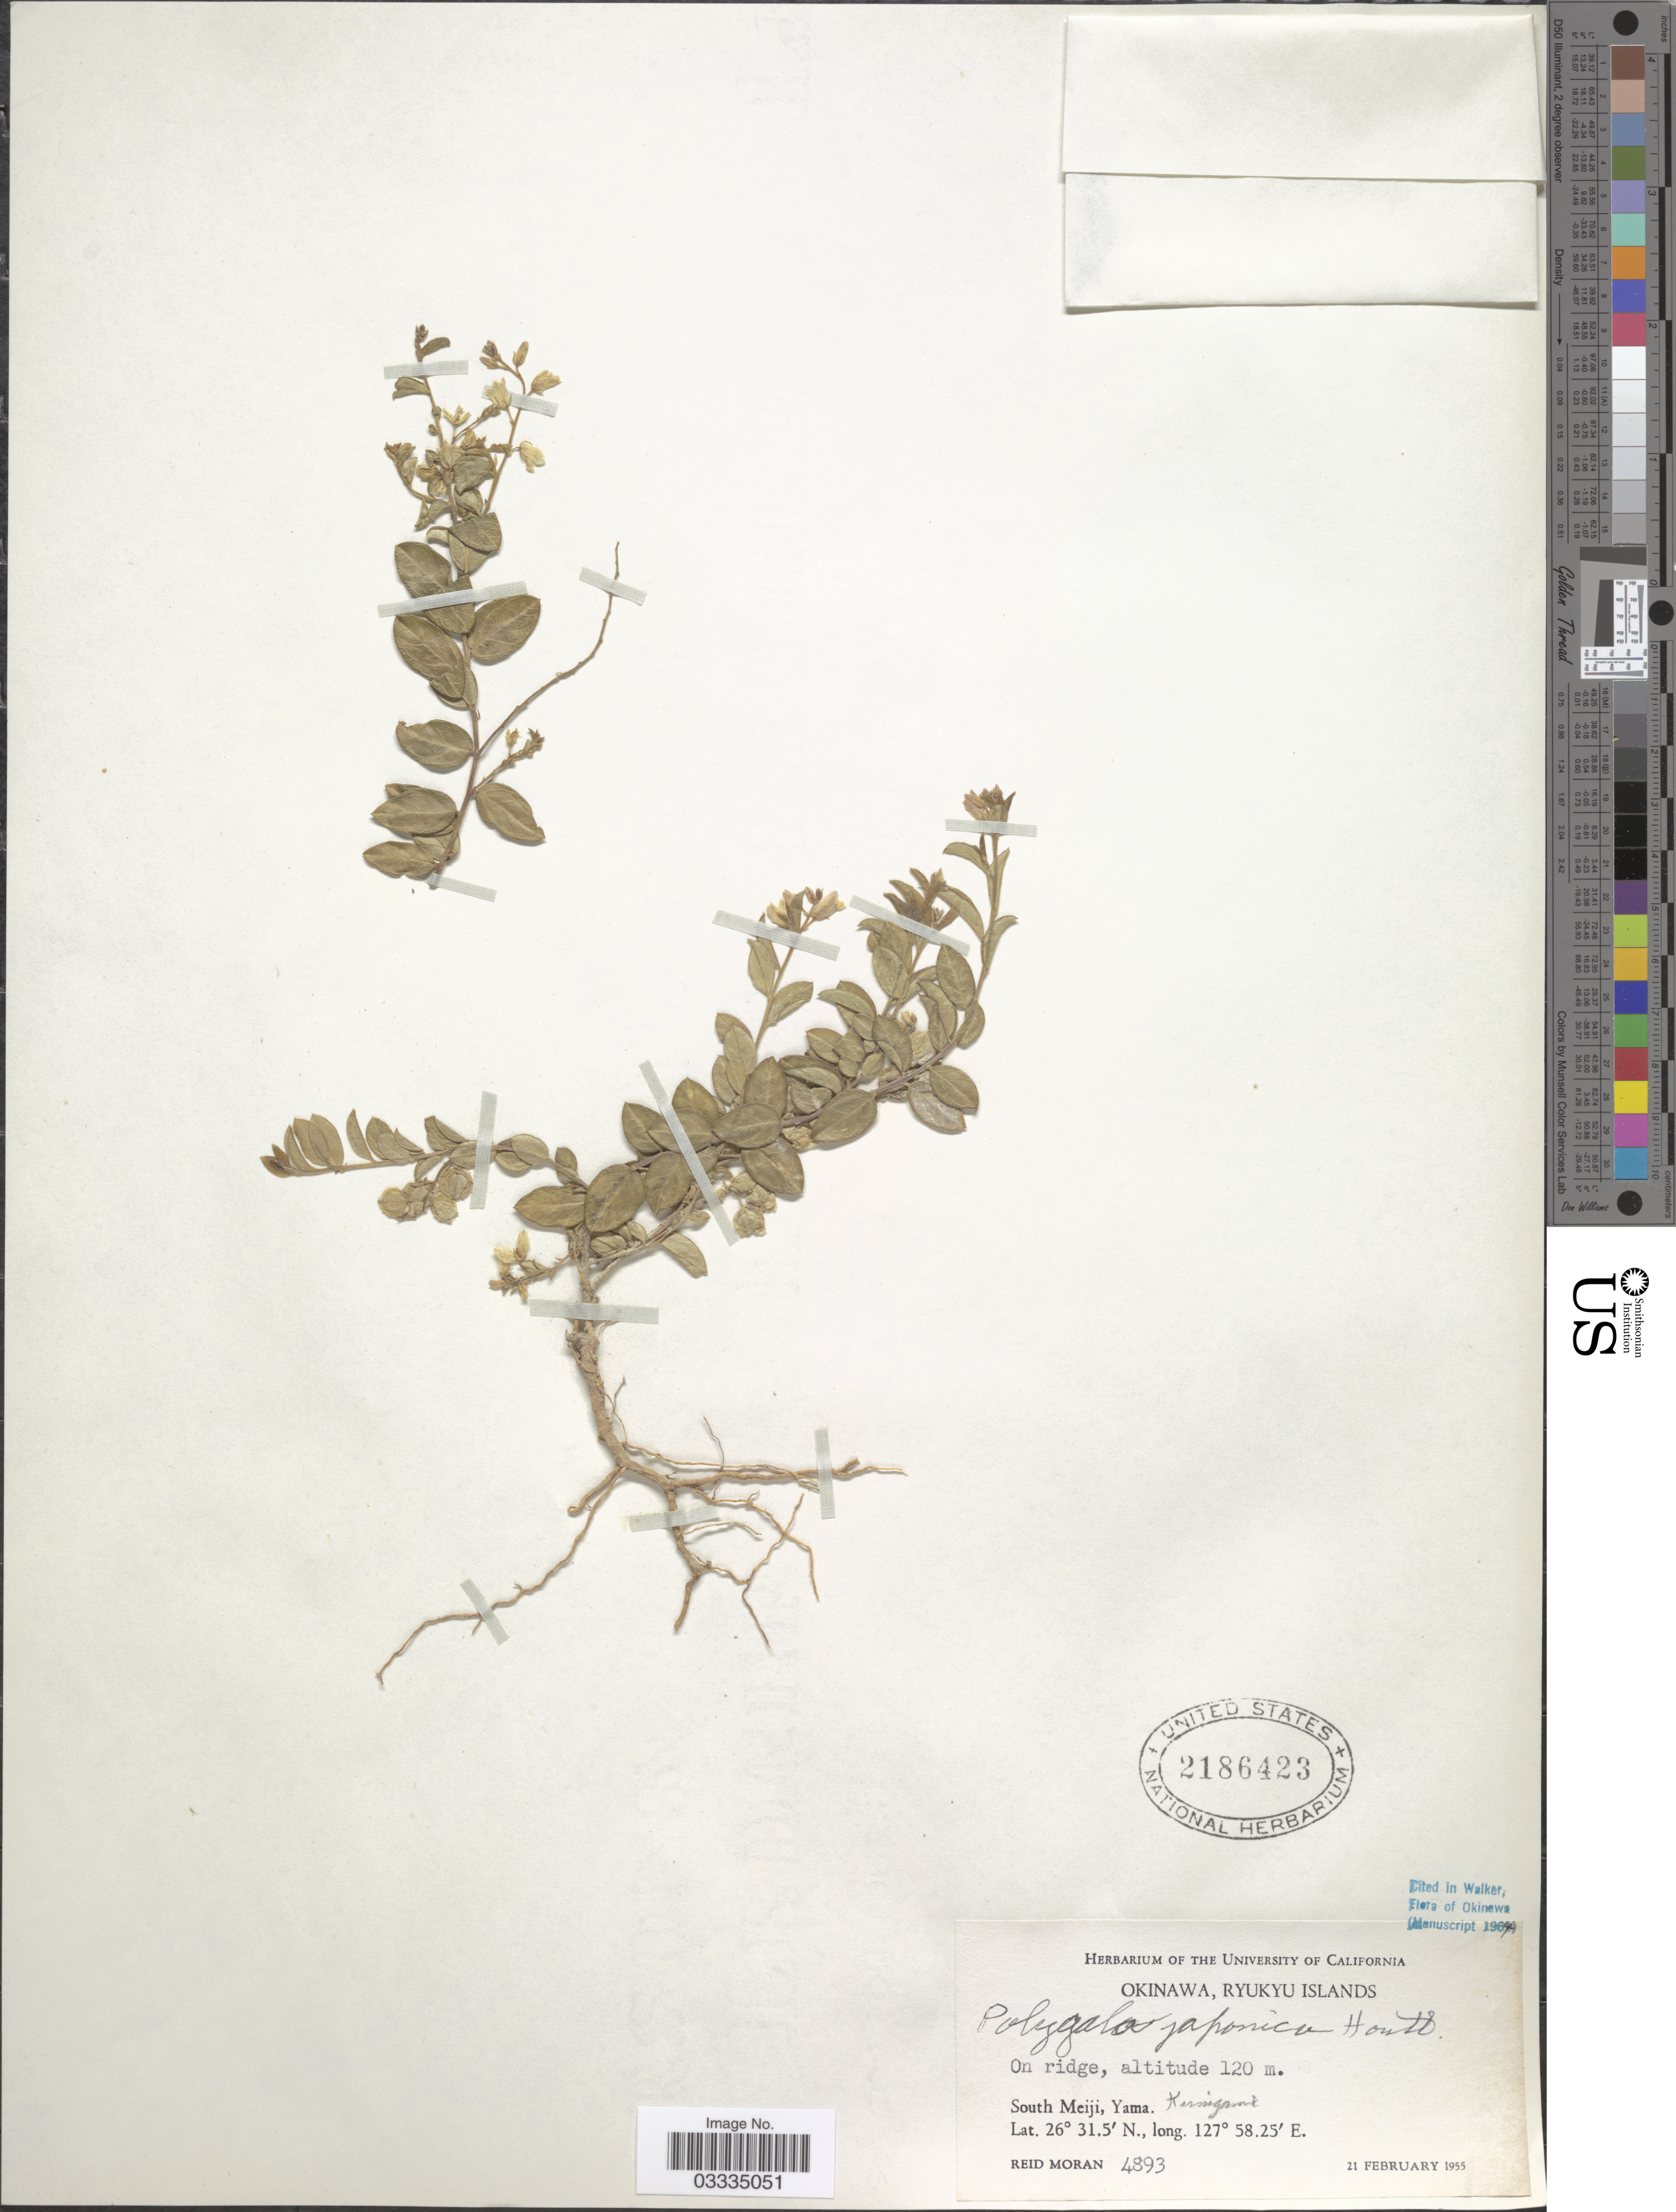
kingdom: Plantae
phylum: Tracheophyta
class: Magnoliopsida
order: Fabales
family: Polygalaceae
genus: Polygala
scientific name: Polygala japonica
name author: Houtt.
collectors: R. Moran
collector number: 4893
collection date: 1955-02-21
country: Japan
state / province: Okinawa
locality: Okinawa, Ryukyu Islands. South Meiji, Yama. Kunigami.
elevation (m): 120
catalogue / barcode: US 2186423